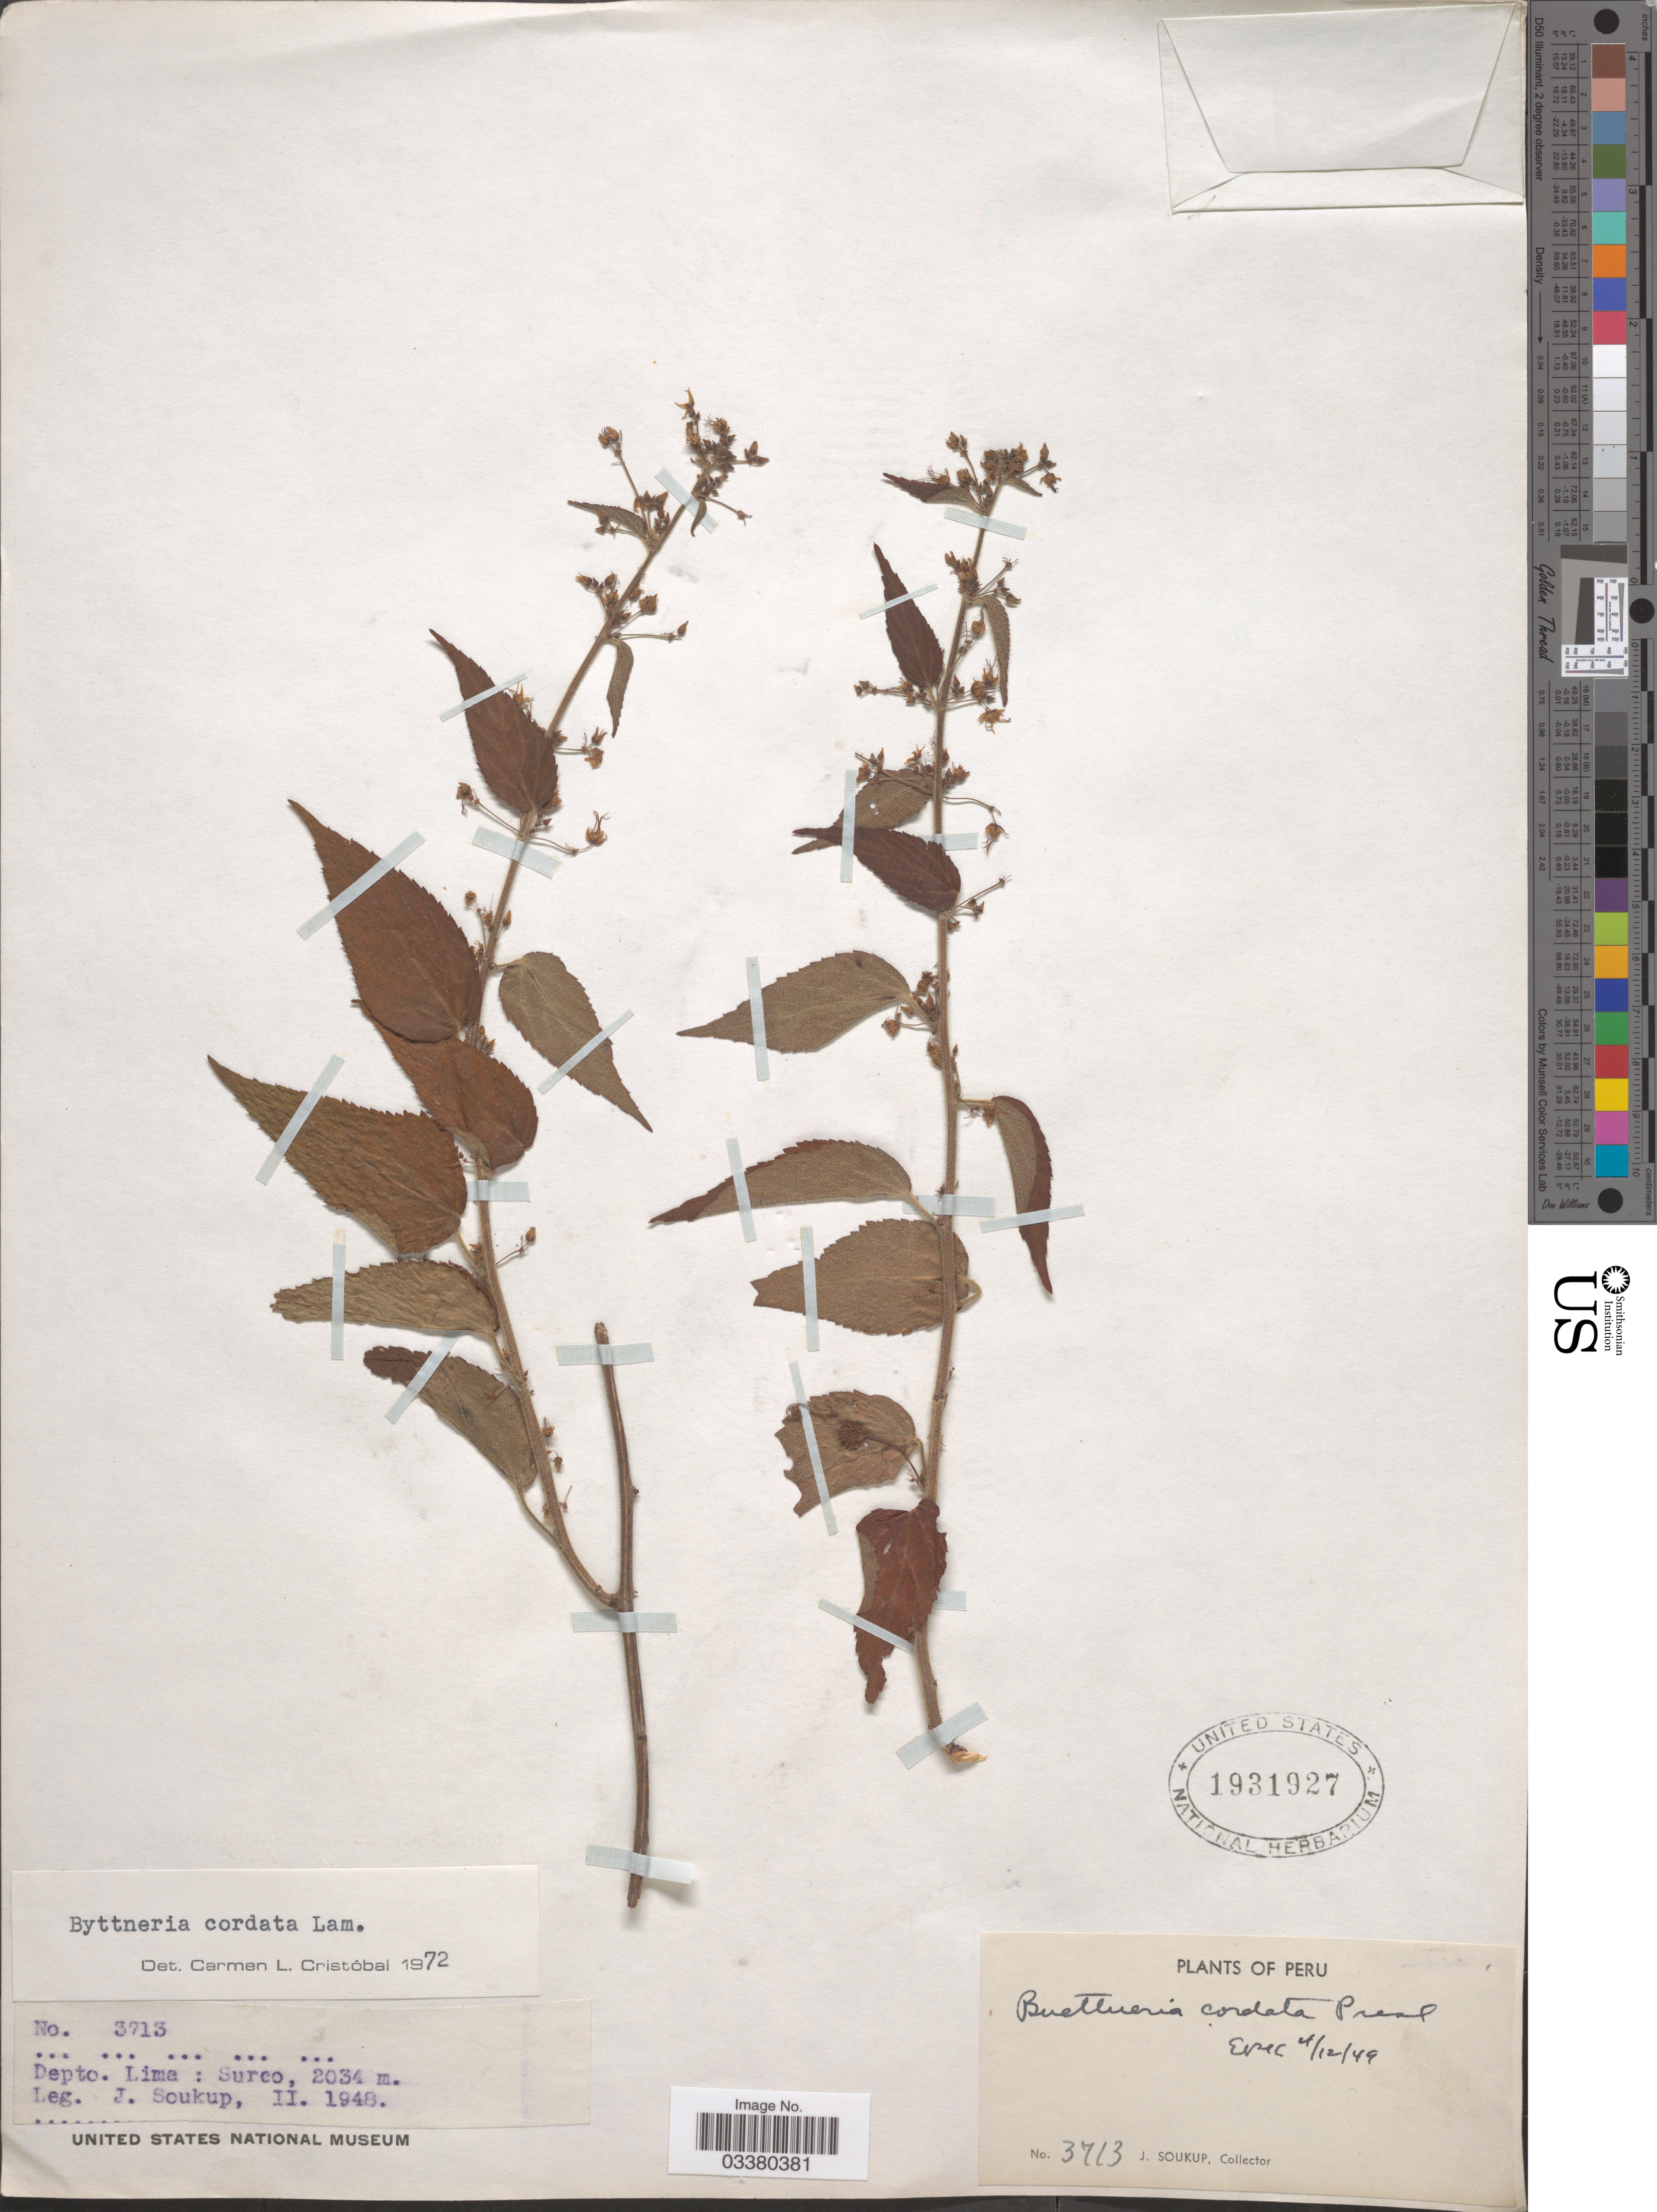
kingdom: Plantae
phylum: Tracheophyta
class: Magnoliopsida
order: Malvales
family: Malvaceae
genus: Byttneria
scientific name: Byttneria cordata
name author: Lam.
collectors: J. Soukup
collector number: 3713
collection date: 1948-02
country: Peru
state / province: Lima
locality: Depto. Lima: Surco.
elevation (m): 2034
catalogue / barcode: US 1931927